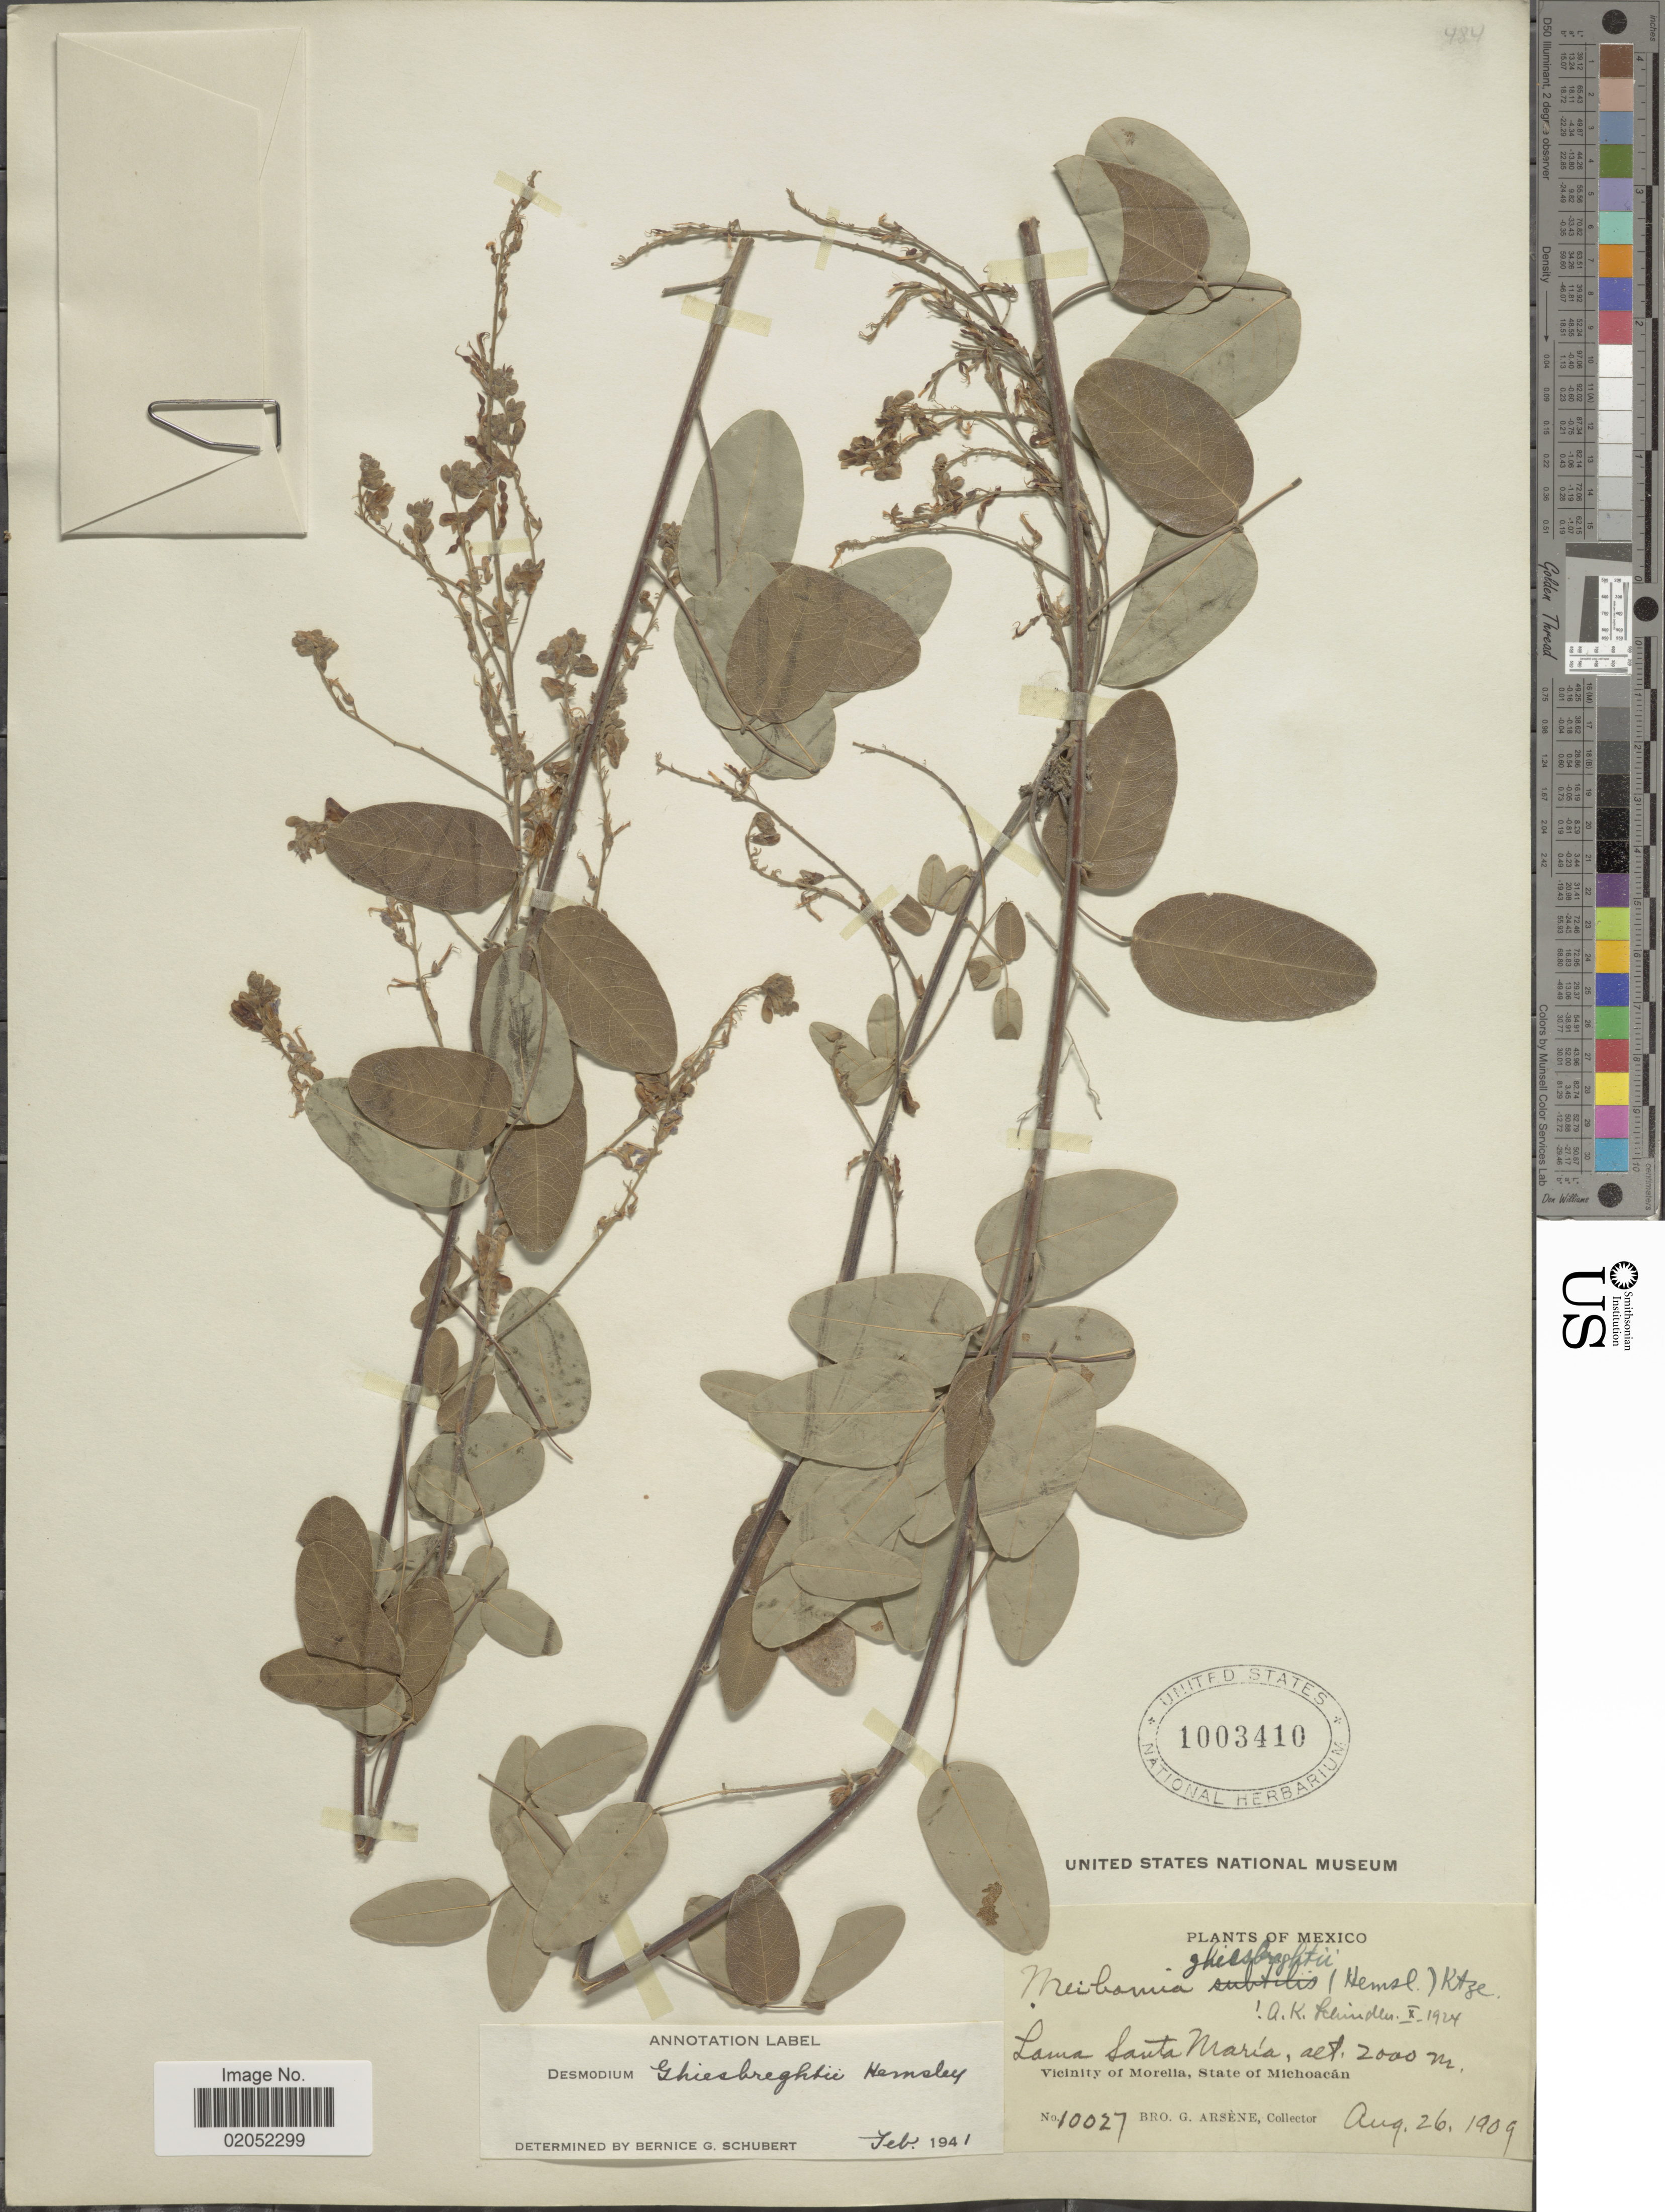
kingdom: Plantae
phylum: Tracheophyta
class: Magnoliopsida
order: Fabales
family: Fabaceae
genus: Desmodium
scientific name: Desmodium ghiesbreghtii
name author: Hemsl.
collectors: Bro. G. Arsène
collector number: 10027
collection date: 1909-08-26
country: Mexico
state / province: Michoacán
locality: Lama Santa Maria, Vicinity of Morelia, State of Michoacan.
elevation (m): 2000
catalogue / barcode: US 1003410